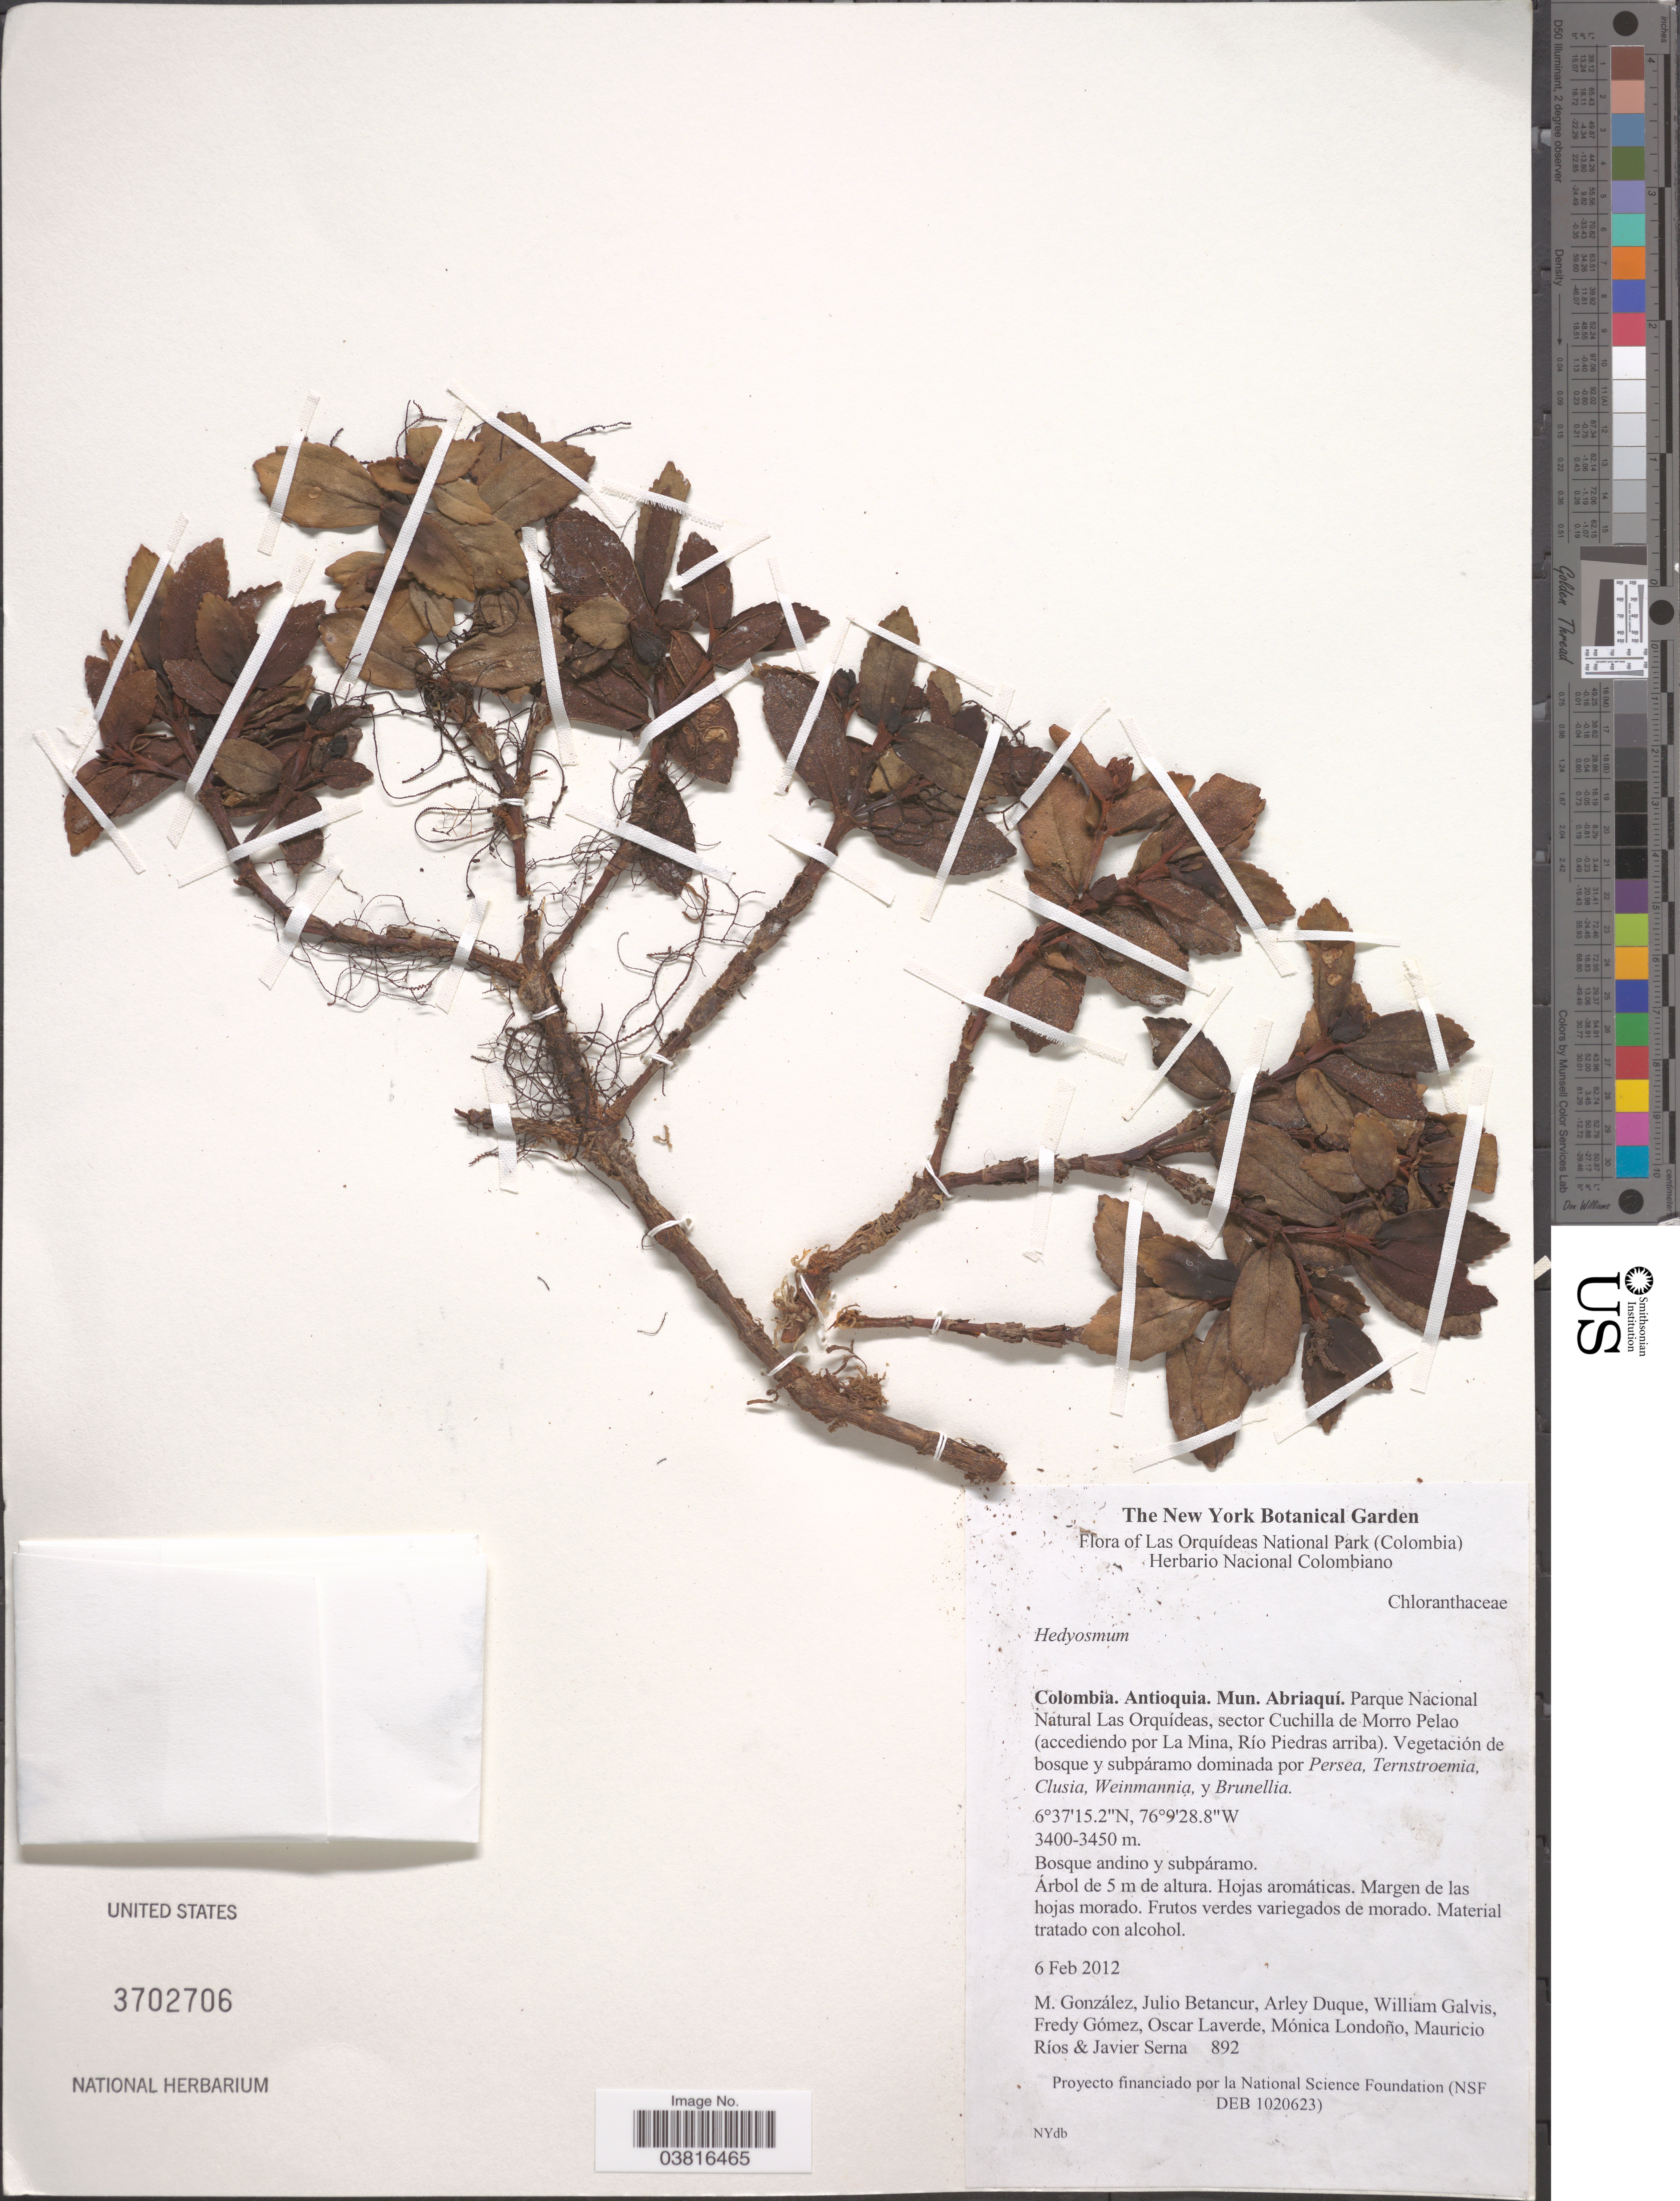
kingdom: Plantae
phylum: Tracheophyta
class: Magnoliopsida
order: Chloranthales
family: Chloranthaceae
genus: Hedyosmum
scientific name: Hedyosmum sp.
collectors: M. González, J. Betancur, A. Duque, W. Galvis & et al.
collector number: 892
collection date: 2012-02-06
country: Colombia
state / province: Antioquia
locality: Mun. Abriaquí. Parque Nacional Natural Las Orquídeas, sector Cuchilla de Morro Pelao (accediendo por La Mina, Río Piedras arriba).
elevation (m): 3400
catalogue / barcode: US 3702706